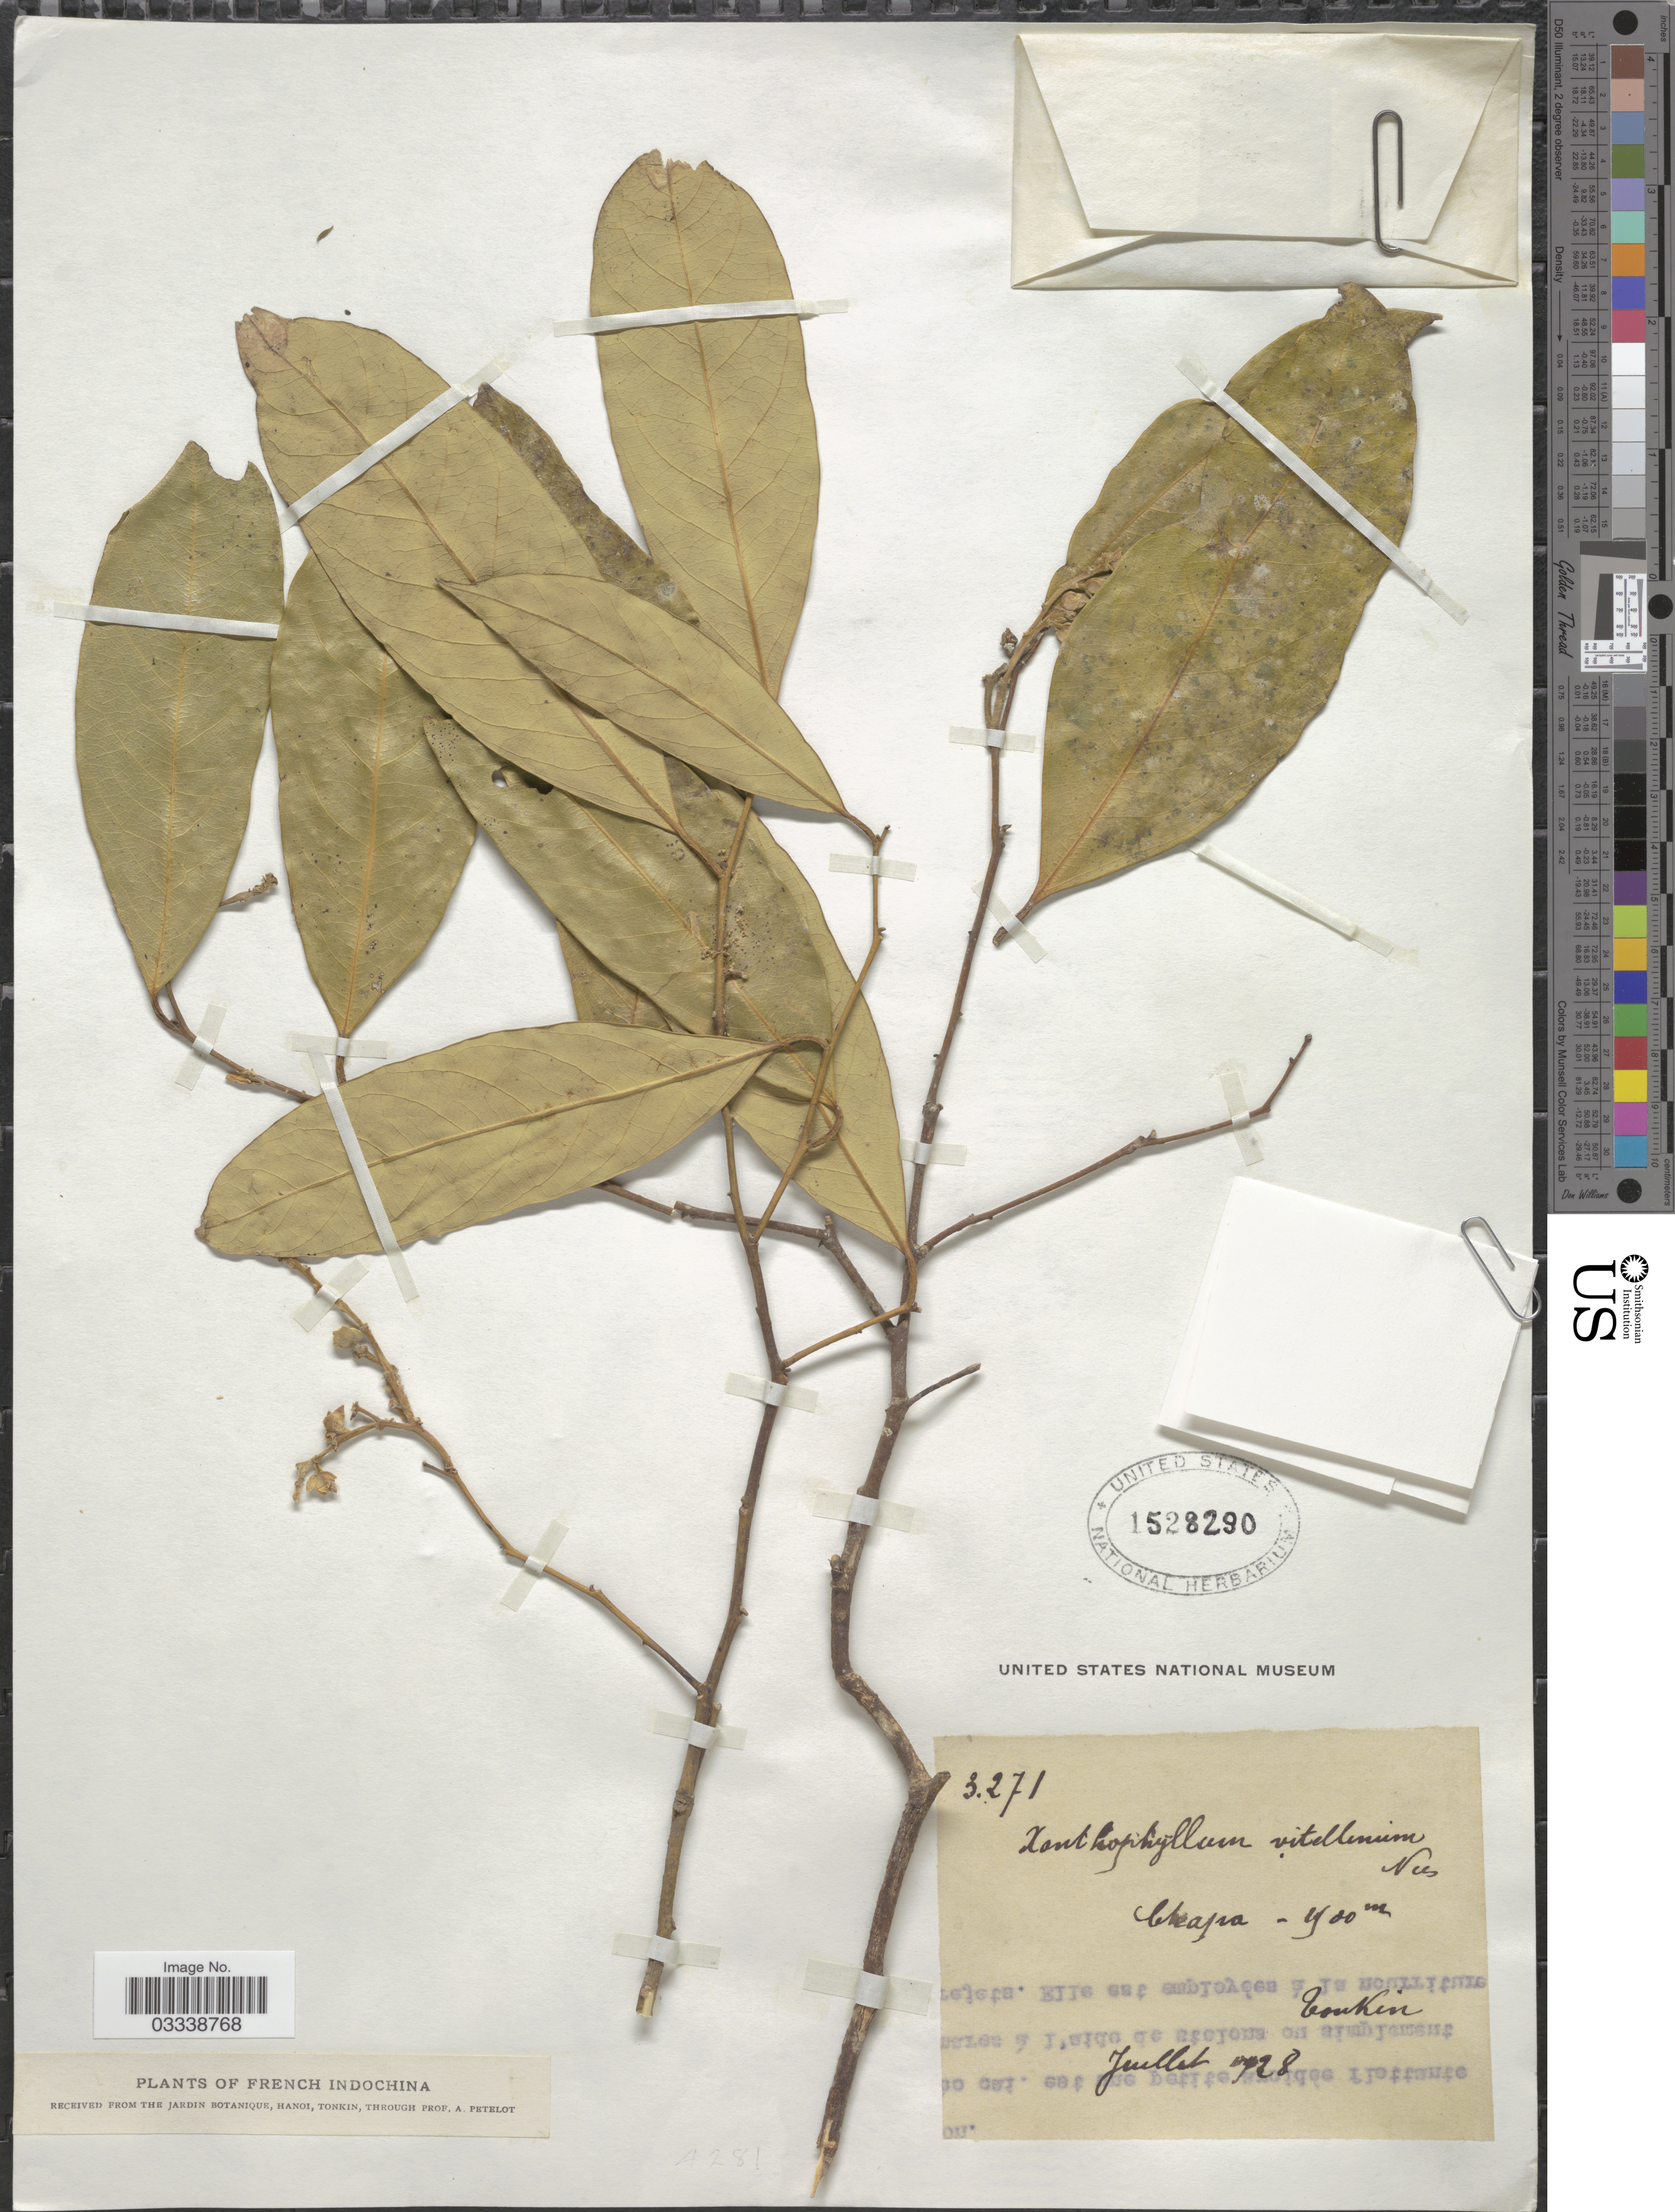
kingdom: Plantae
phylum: Tracheophyta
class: Magnoliopsida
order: Fabales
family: Polygalaceae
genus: Xanthophyllum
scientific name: Xanthophyllum vitellinum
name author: (Blume) D. Dietr.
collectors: A. Petelot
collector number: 3271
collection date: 1928-07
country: Vietnam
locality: Chapa. French Indochina.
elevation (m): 1900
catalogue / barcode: US 1528290